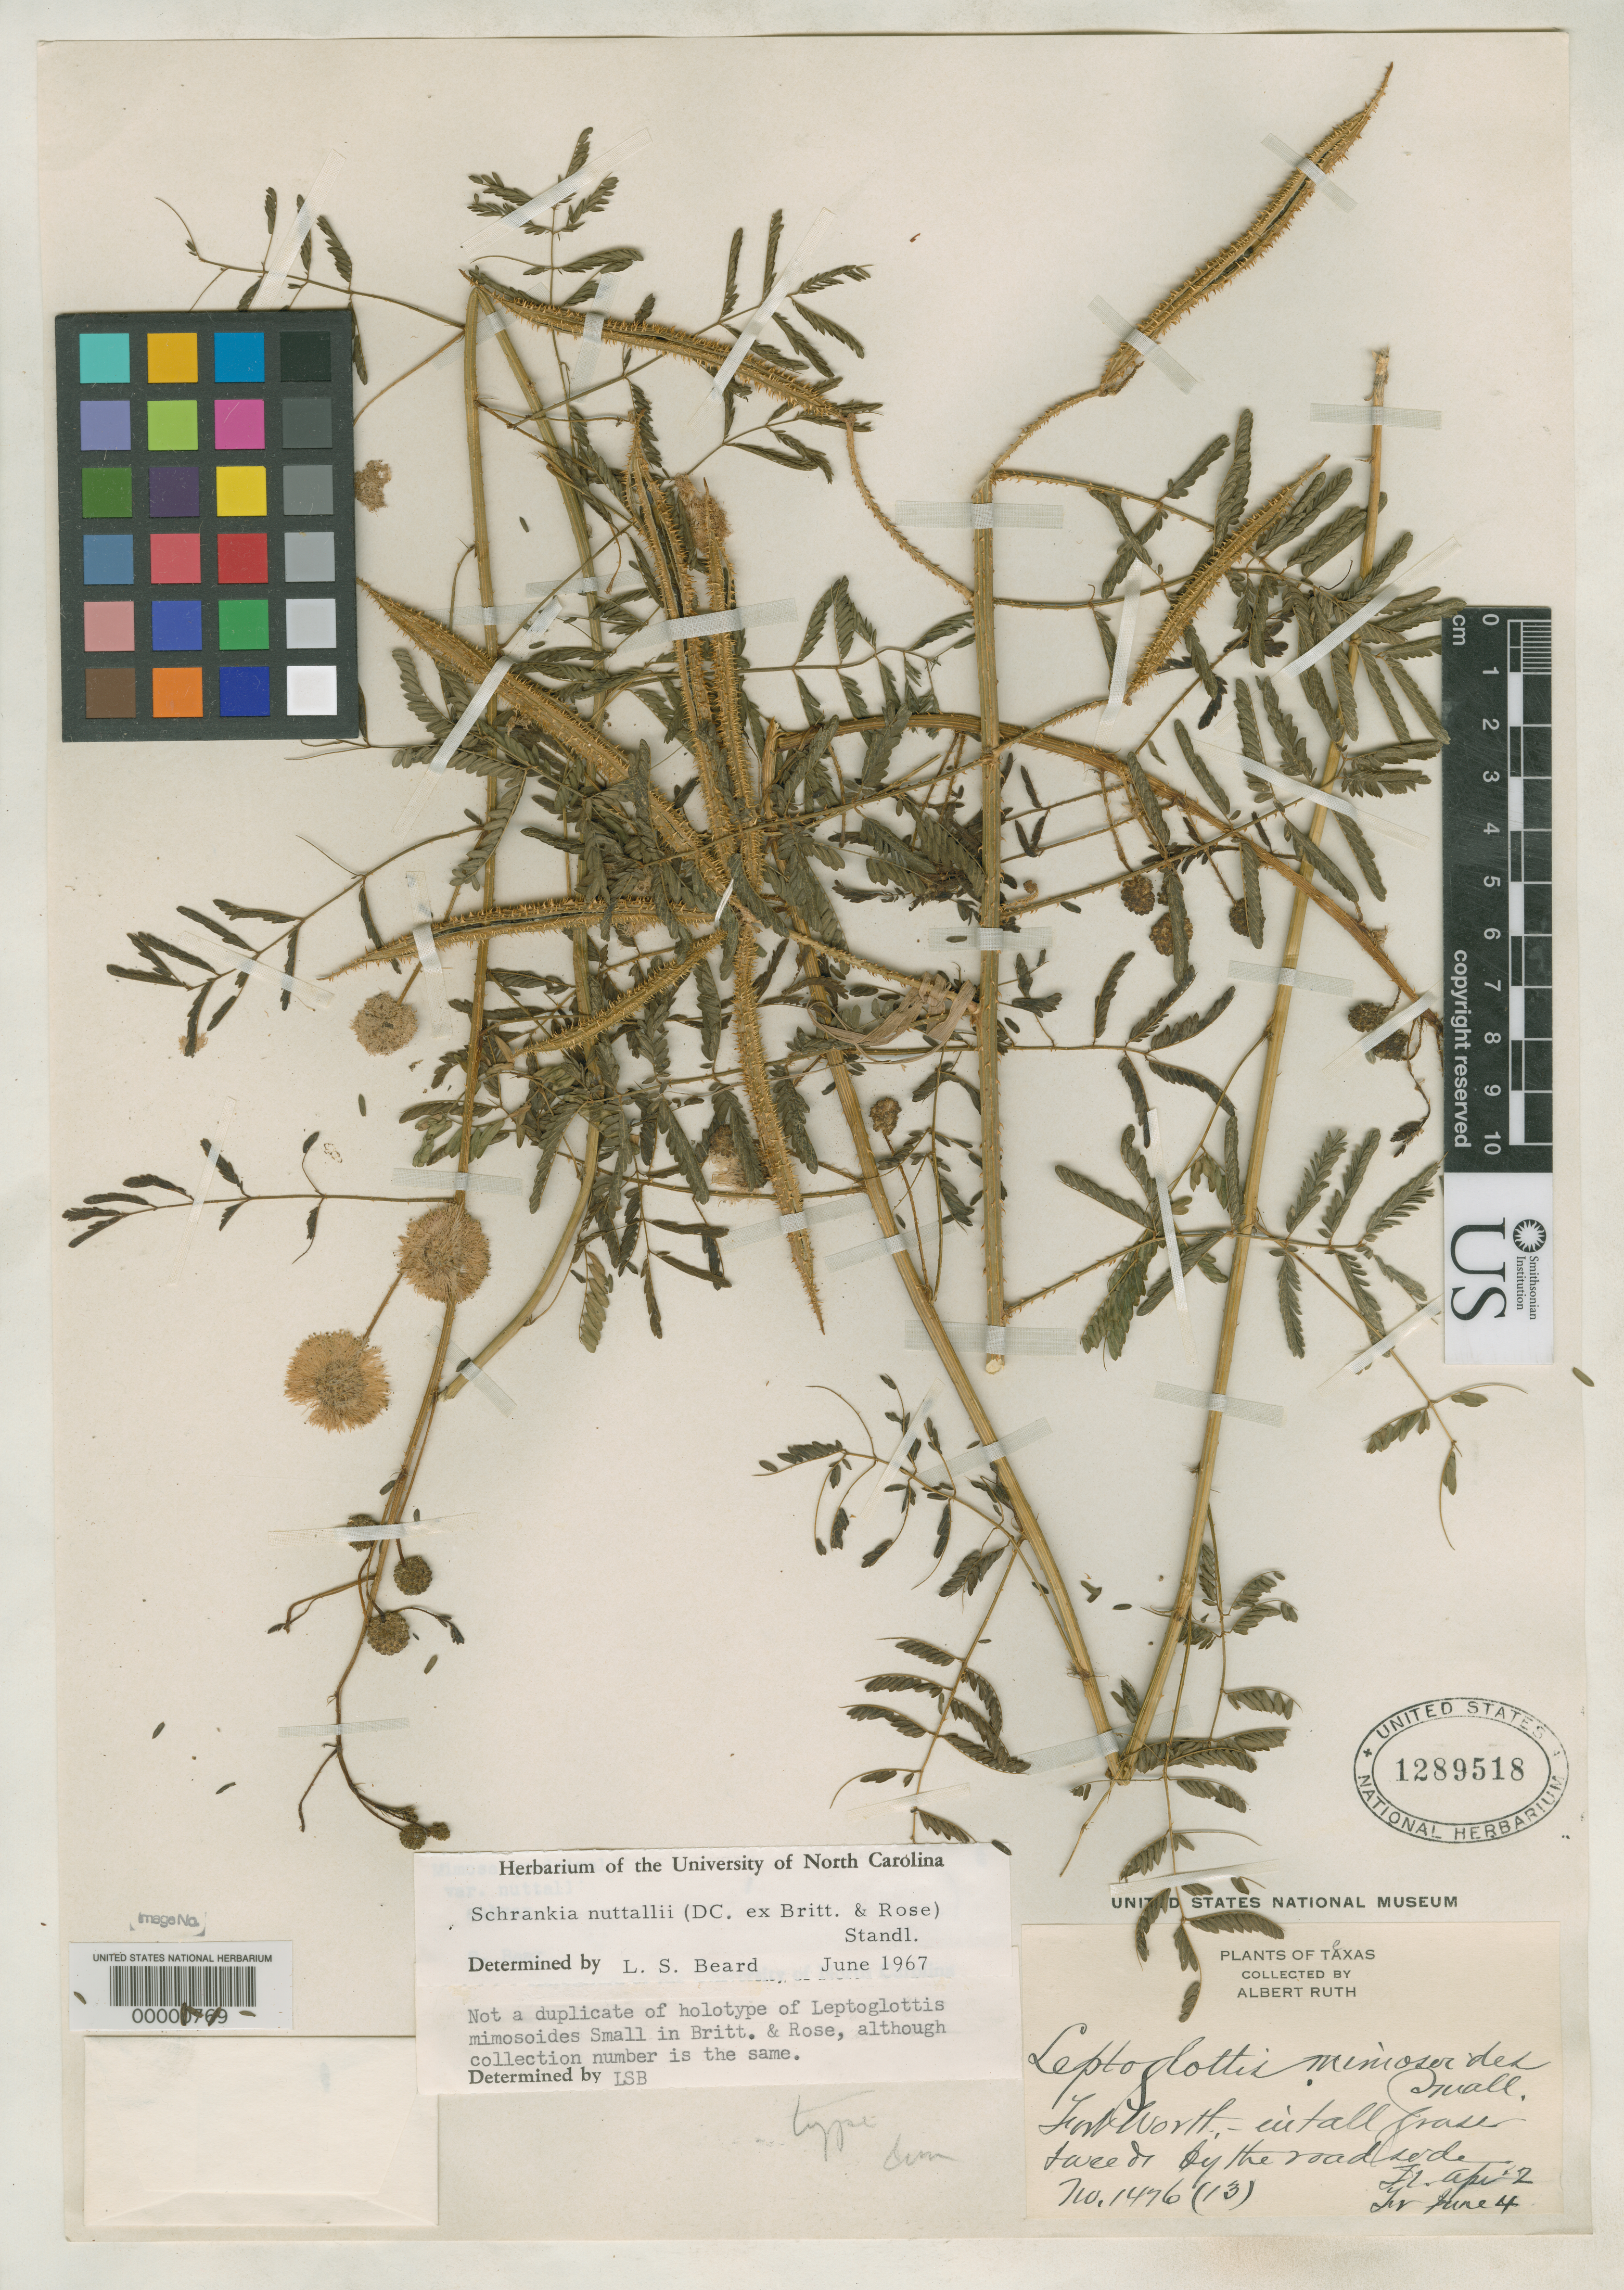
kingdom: Plantae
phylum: Tracheophyta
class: Magnoliopsida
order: Fabales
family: Fabaceae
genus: Leptoglottis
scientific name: Leptoglottis mimosoides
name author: Small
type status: Isotype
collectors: A. Ruth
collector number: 13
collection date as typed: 02 Apr ---- and 04 Jun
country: United States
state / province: Texas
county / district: Tarrant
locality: Fort Worth.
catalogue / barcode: US 1289518